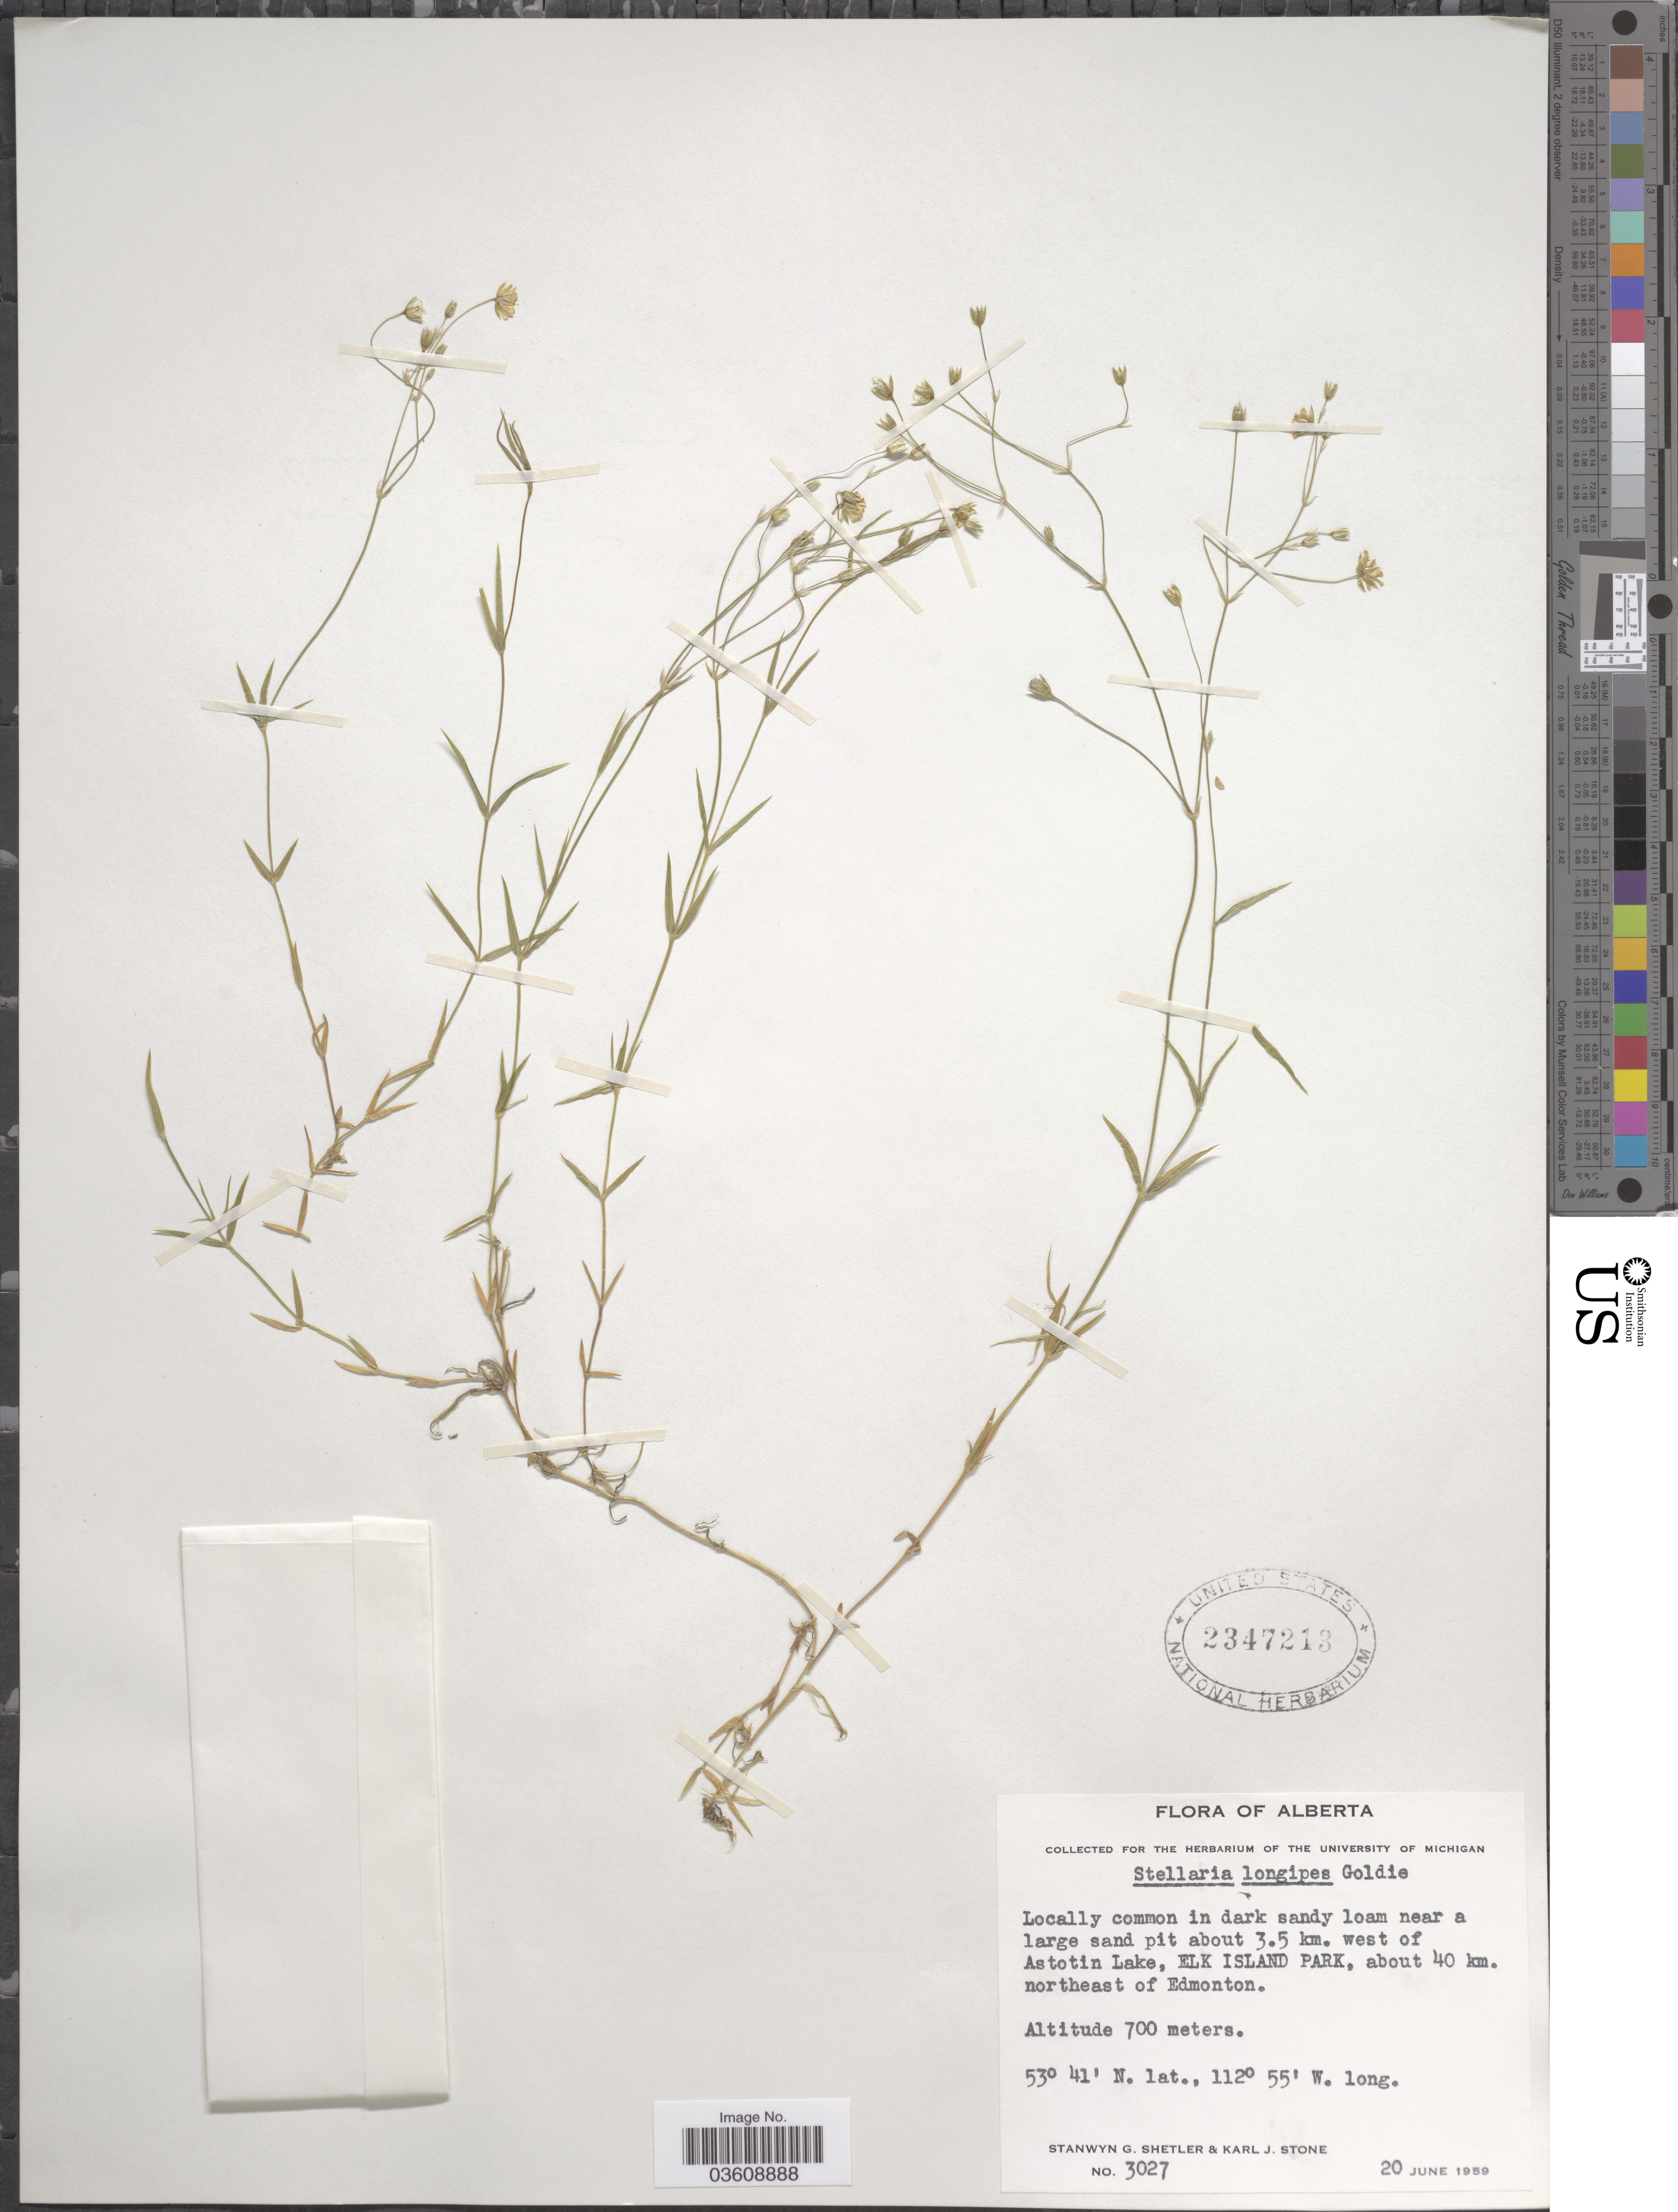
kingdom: Plantae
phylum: Tracheophyta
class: Magnoliopsida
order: Caryophyllales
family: Caryophyllaceae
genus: Stellaria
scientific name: Stellaria longipes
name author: Goldie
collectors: S. Shetler & K. J. Stone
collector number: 3027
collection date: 1959-06-20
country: Canada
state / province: Alberta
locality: Near a large sand pit about 3.5 km. west of Astotin Lake, Elk Island Park, about 40 km. northeast of Edmonton.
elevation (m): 700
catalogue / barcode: US 2347213